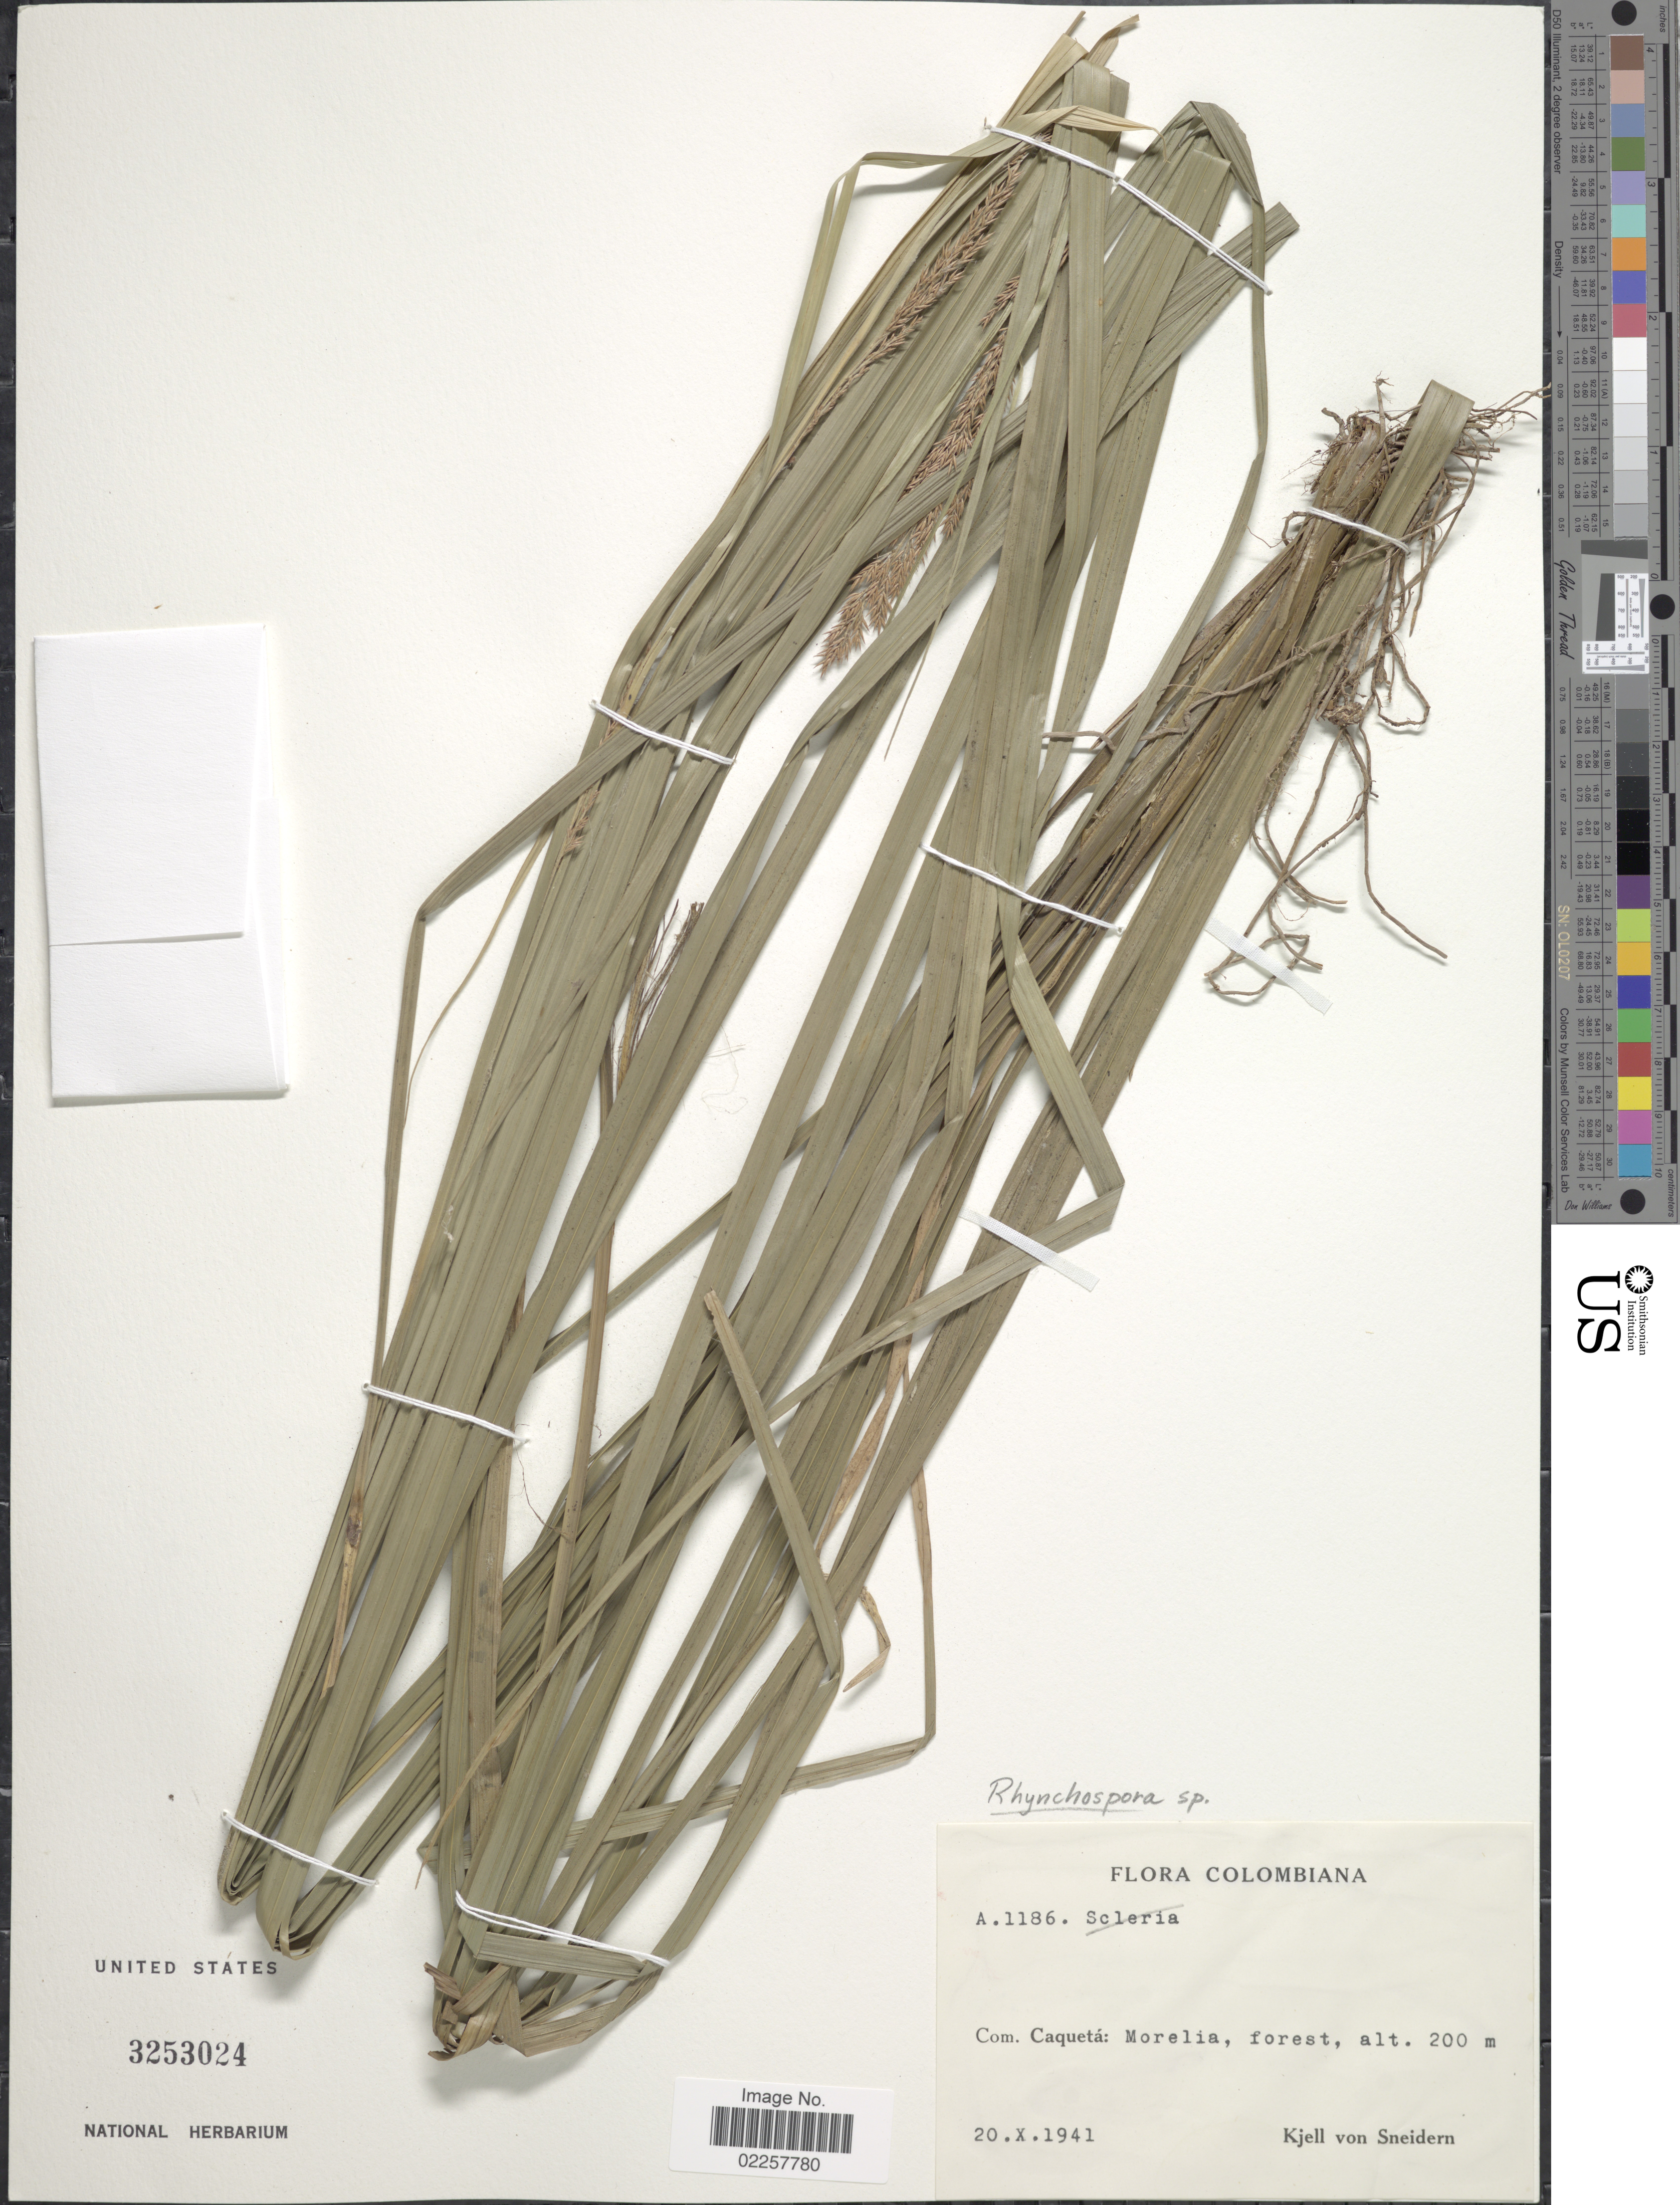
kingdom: Plantae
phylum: Tracheophyta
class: Liliopsida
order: Poales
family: Cyperaceae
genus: Rhynchospora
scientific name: Rhynchospora sp.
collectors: K. von Sneidern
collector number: A1186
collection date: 1941-10-20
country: Colombia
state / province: Caquetá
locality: Moreila, forest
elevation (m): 200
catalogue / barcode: US 3253024